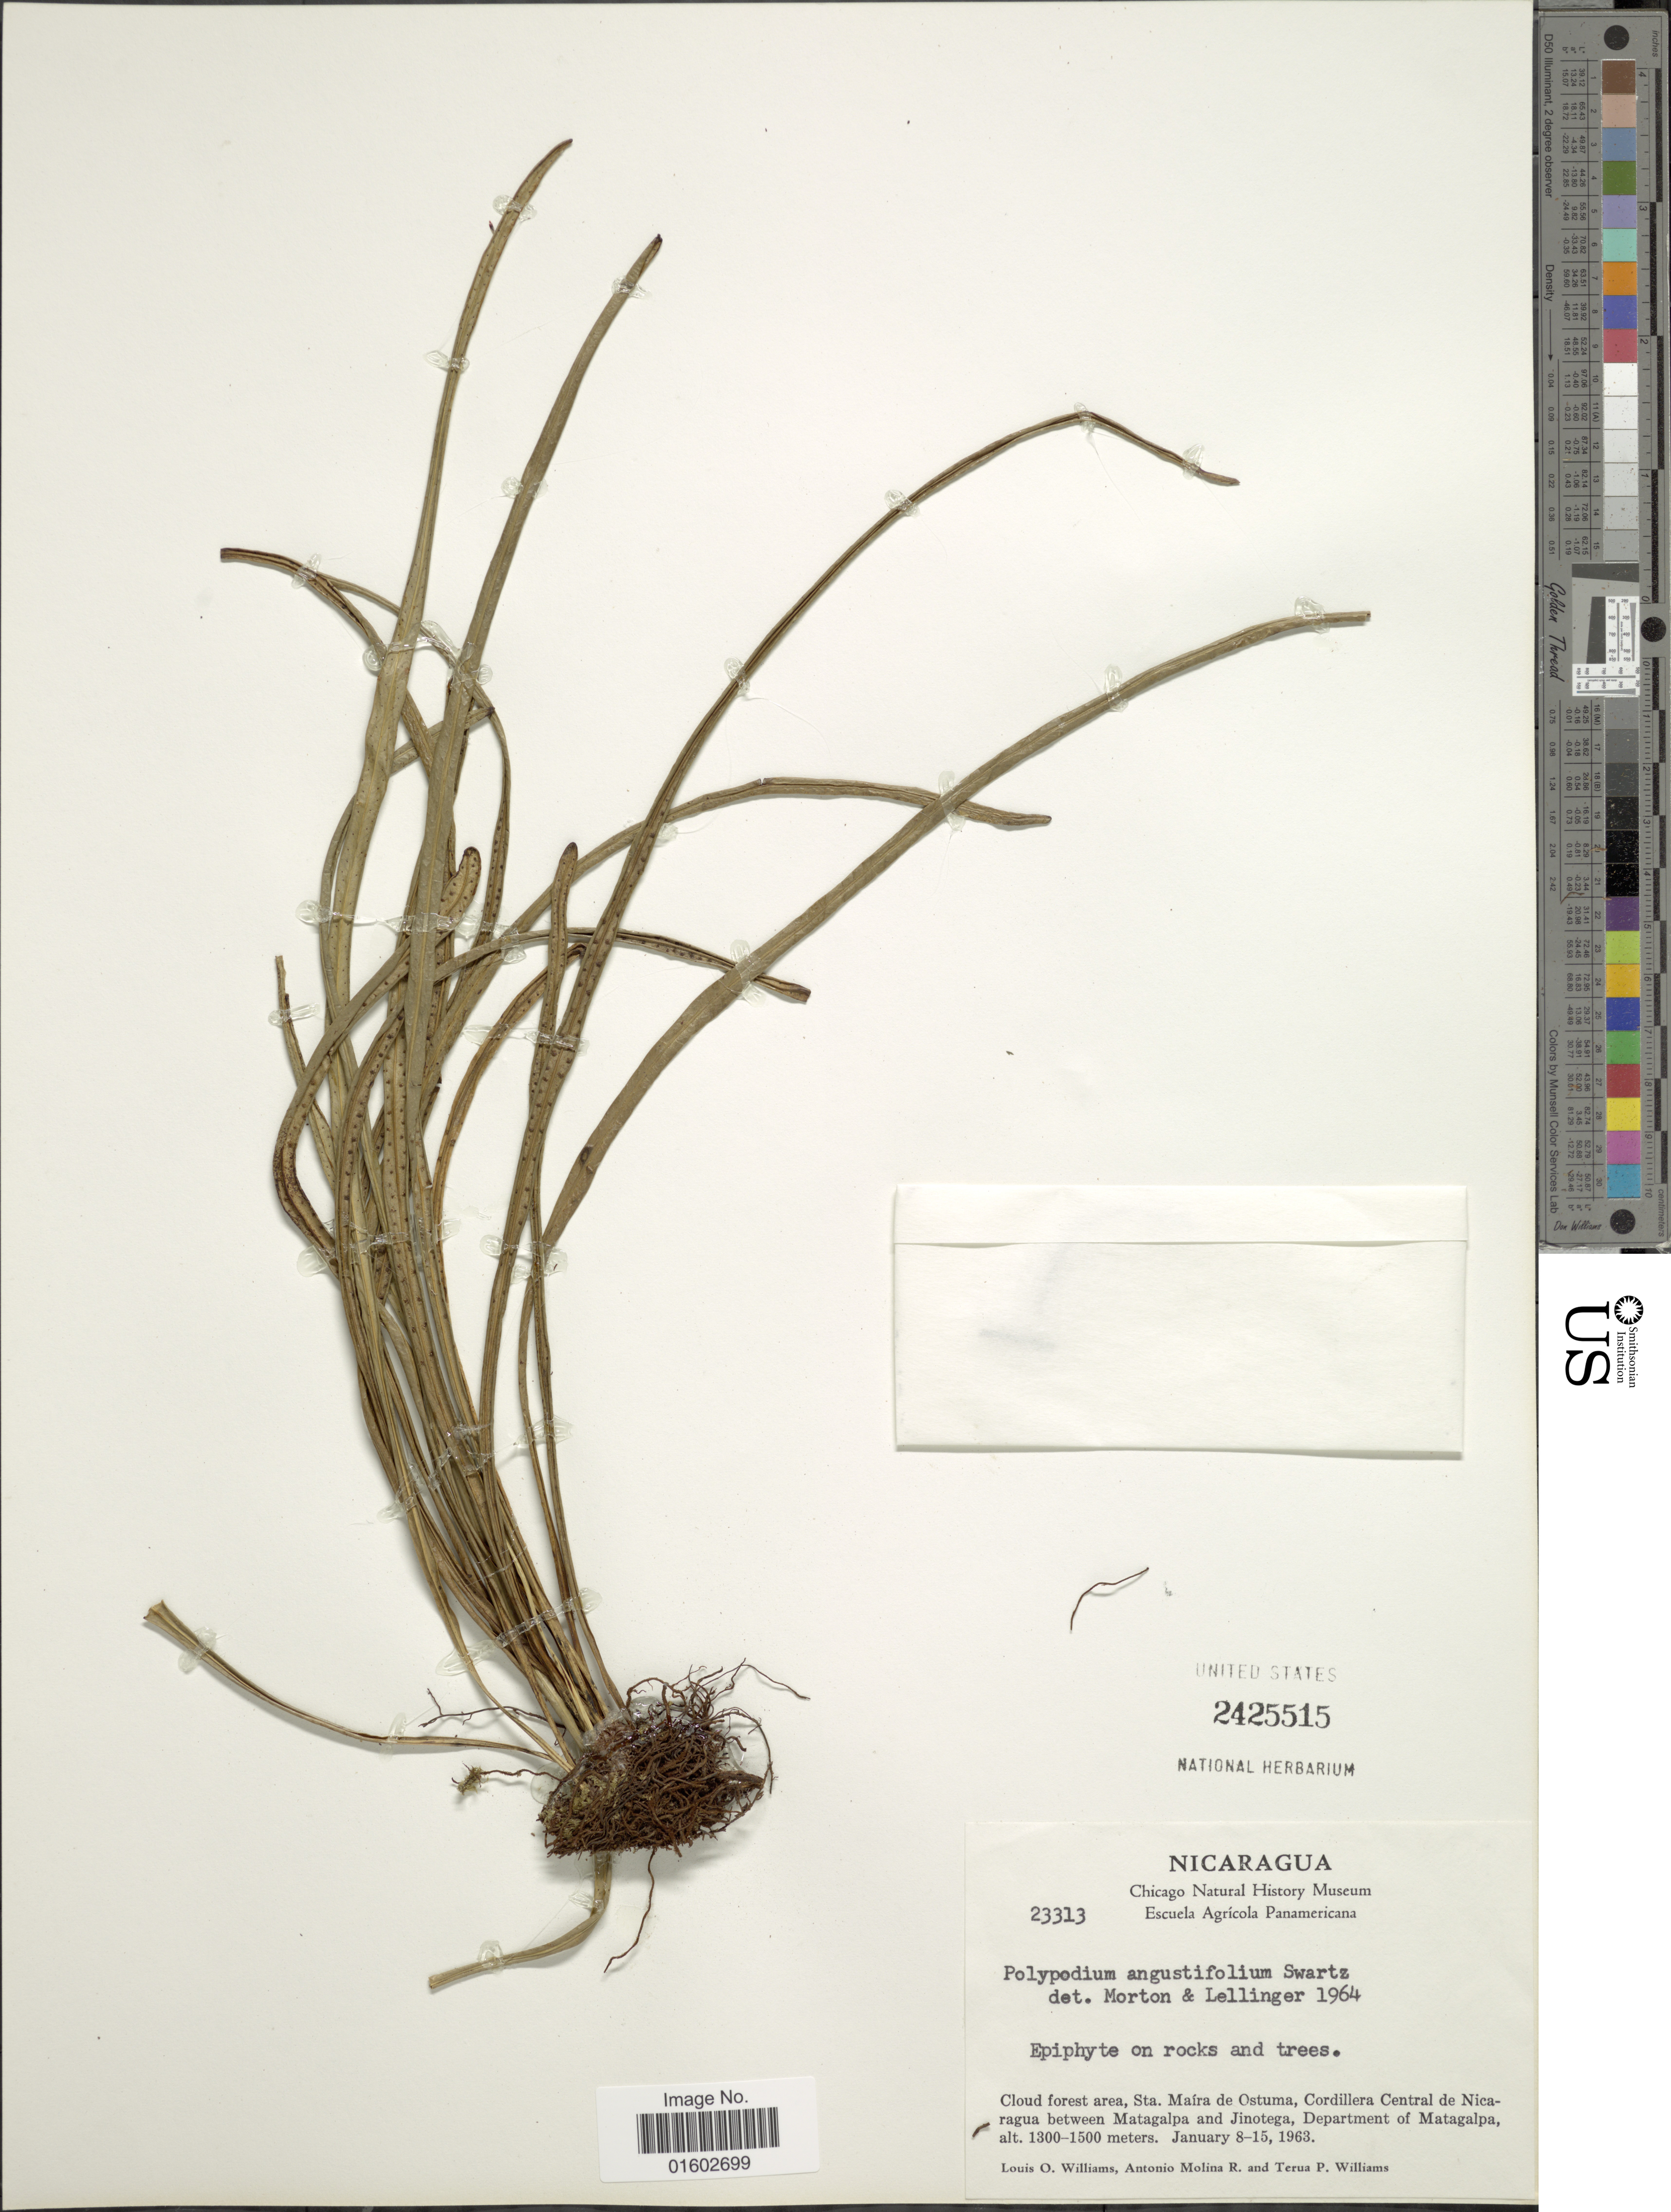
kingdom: Plantae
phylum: Tracheophyta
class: Polypodiopsida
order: Polypodiales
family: Polypodiaceae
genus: Campyloneurum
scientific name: Campyloneurum angustifolium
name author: (Sw.) Fée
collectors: L. O. Williams, A. Molina R. & T. P. Williams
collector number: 23313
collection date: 1963-01-08/1963-01-15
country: Nicaragua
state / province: Matagalpa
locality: Cloud forest area, Sta Maria de Ostuma, Cordillera Central de Nicaragua between Matagalpa and Jinotega, Department of Matagalpa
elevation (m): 1300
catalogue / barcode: US 2425515